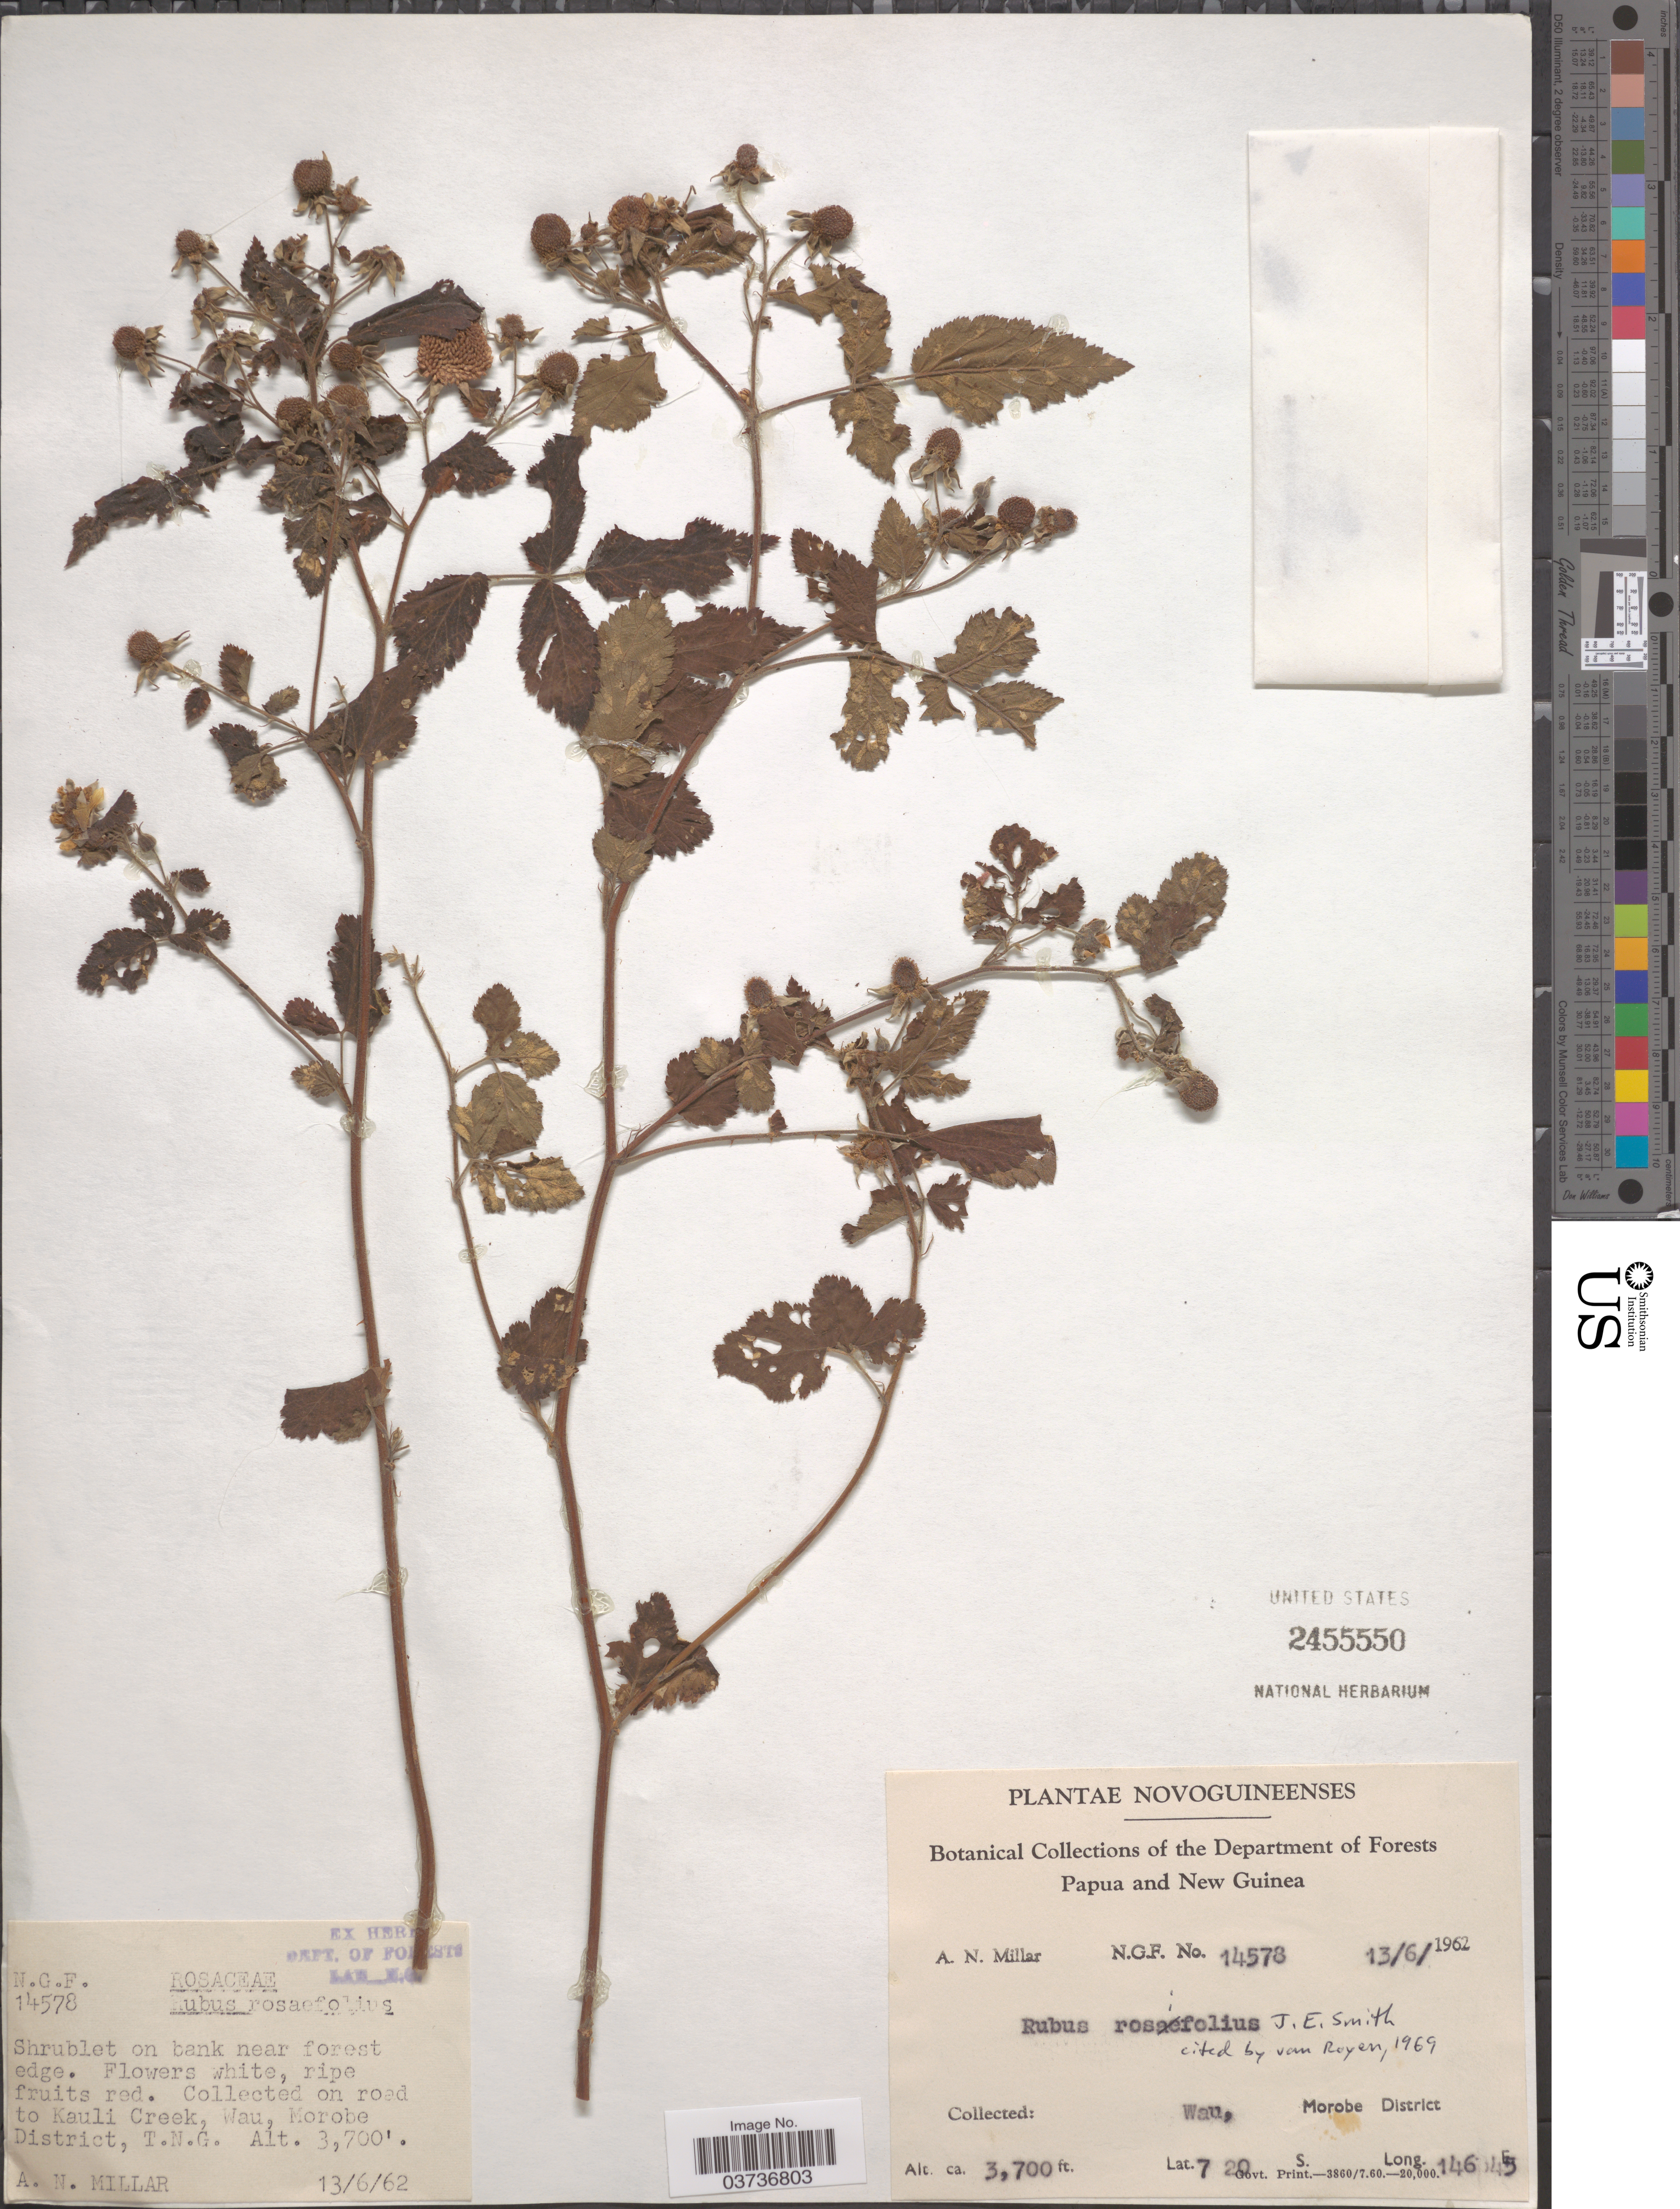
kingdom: Plantae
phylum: Tracheophyta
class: Magnoliopsida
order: Rosales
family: Rosaceae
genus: Rubus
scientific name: Rubus rosaefolius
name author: Sm.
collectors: A. Millar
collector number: NGF14578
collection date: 1962-06-13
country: Papua New Guinea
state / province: Morobe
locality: Novoguineenses. Papua and New Guinea. Wau, Morobe District. On road to Kauli Creek.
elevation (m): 1128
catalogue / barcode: US 2455550